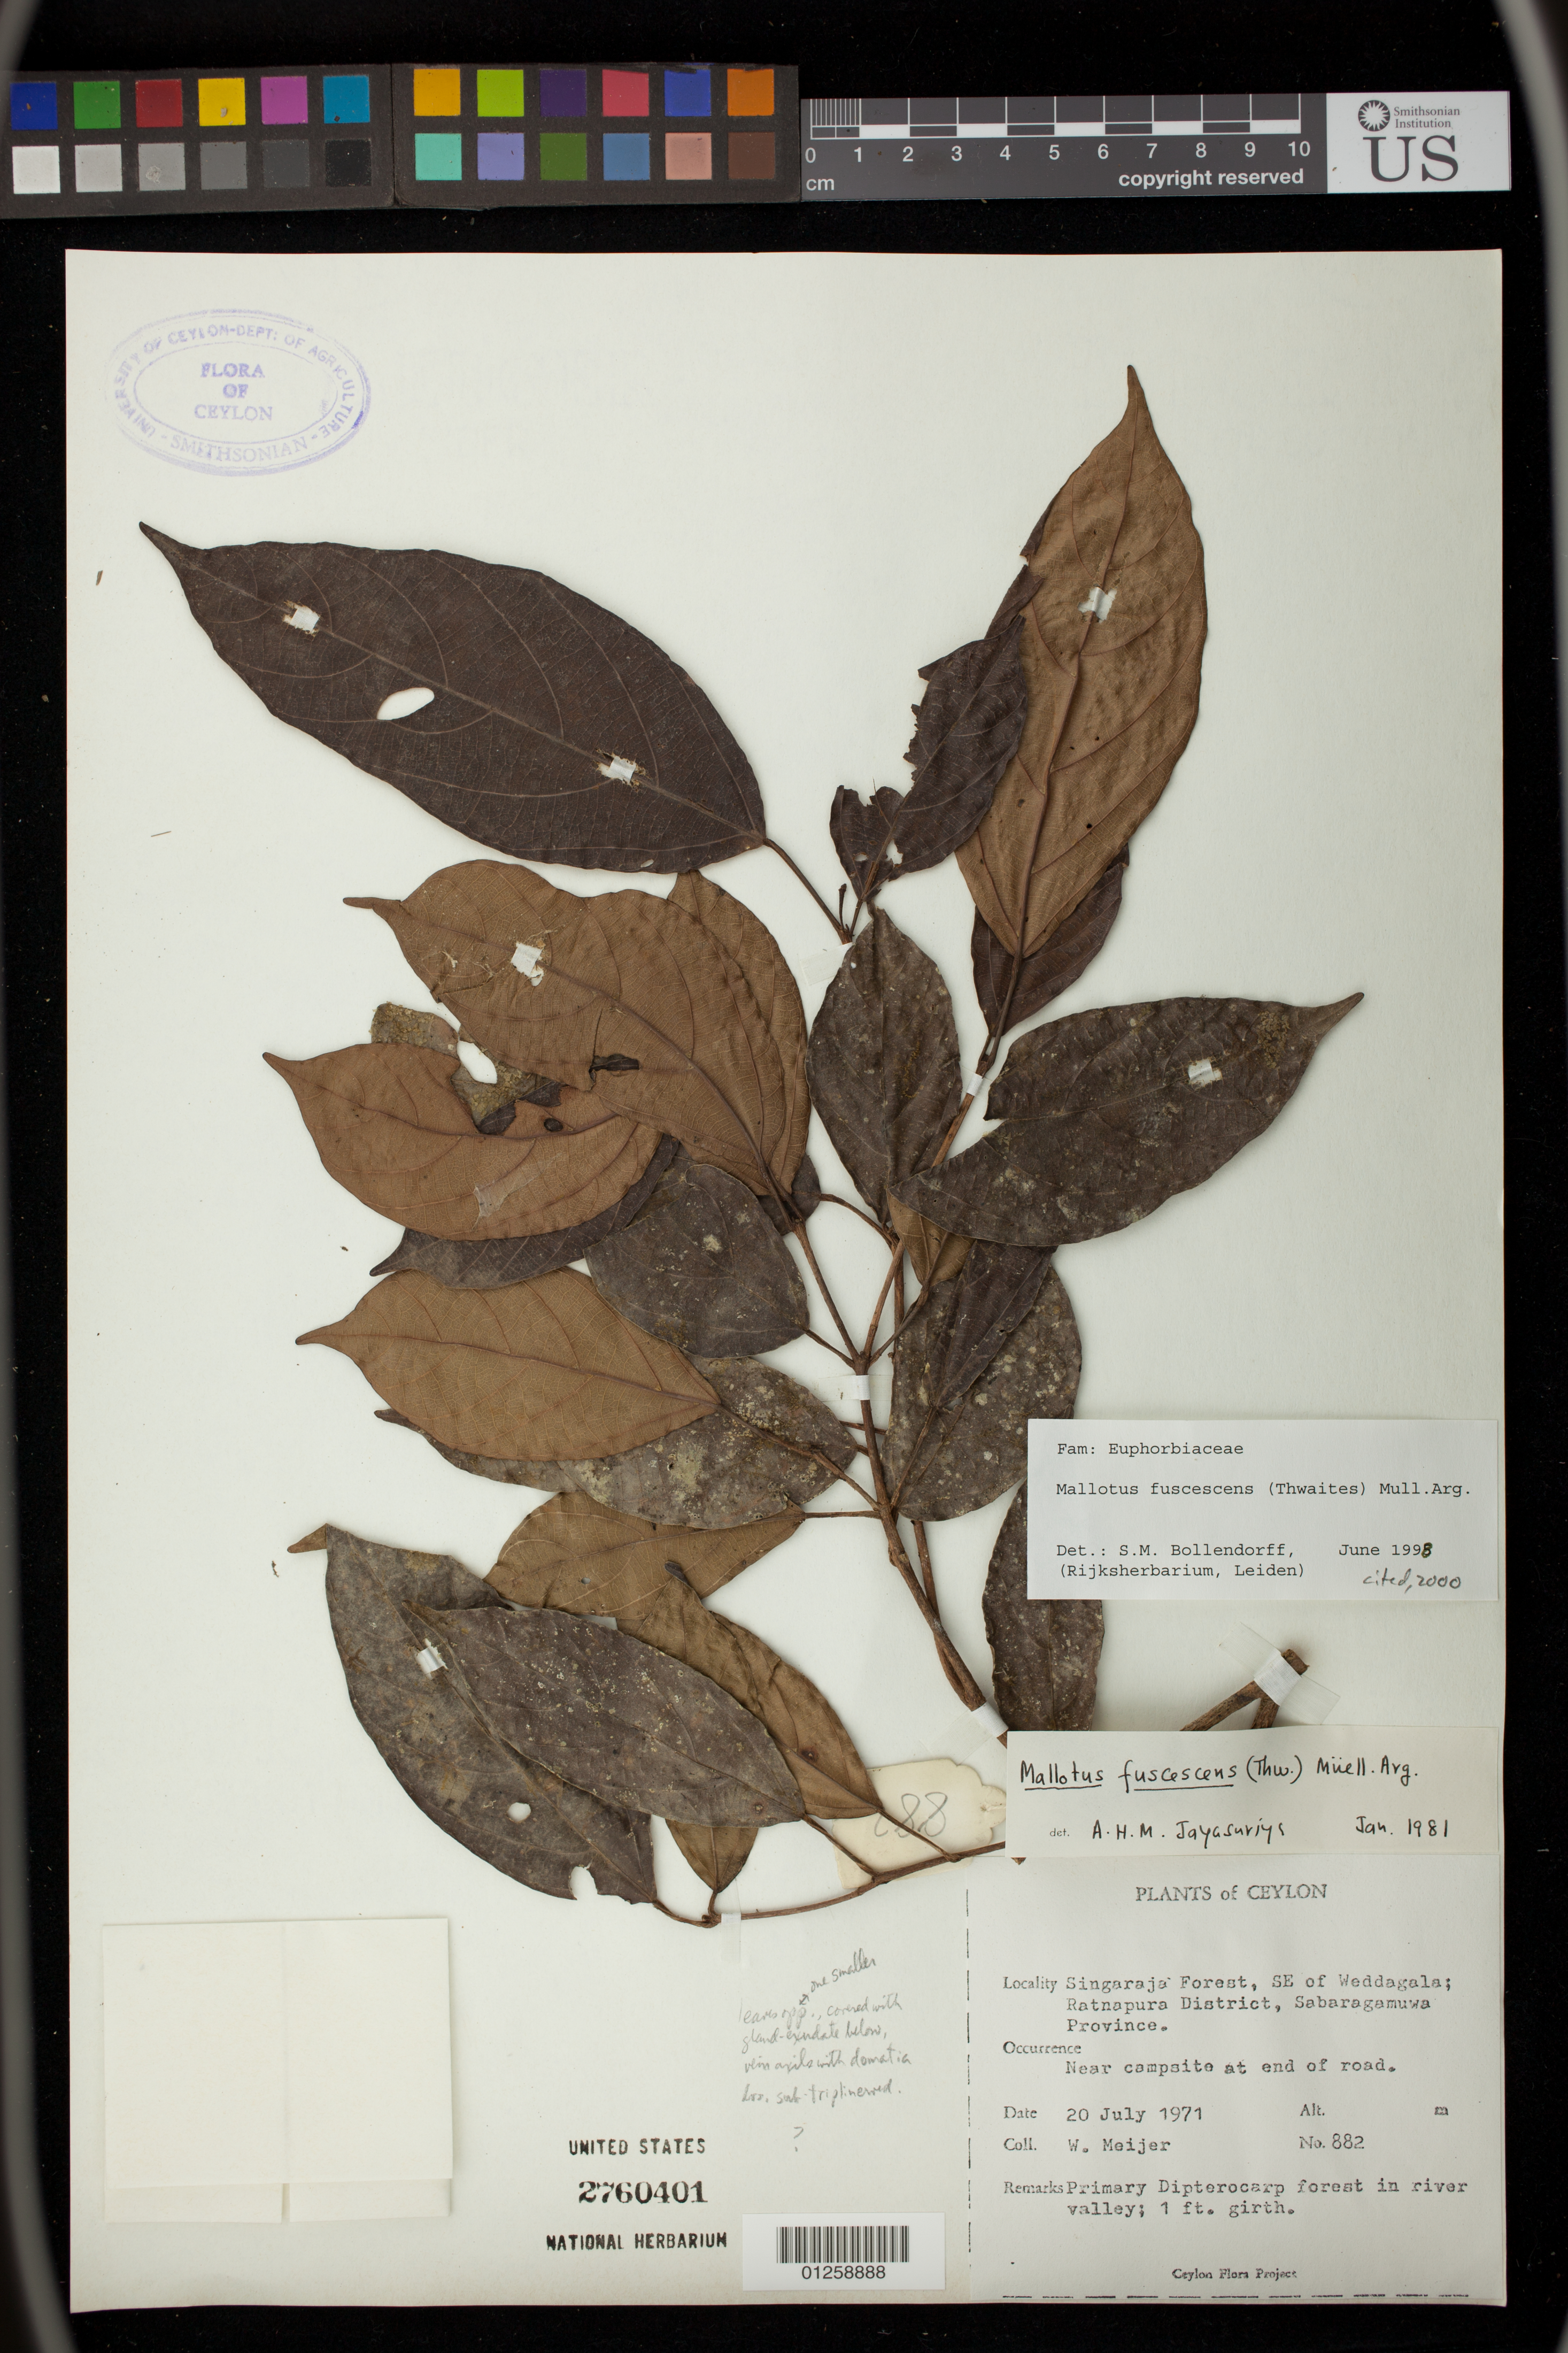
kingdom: Plantae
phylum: Tracheophyta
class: Magnoliopsida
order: Malpighiales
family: Euphorbiaceae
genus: Mallotus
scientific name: Mallotus fuscescens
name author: (Thwaites) Müll. Arg.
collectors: W. Meijer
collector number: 882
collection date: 1971-07-20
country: Sri Lanka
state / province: Sabaragamuwa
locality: Singaraja [Sinharaja] Forest, SE of Weddagala; Ratnapura District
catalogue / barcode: US 2760401